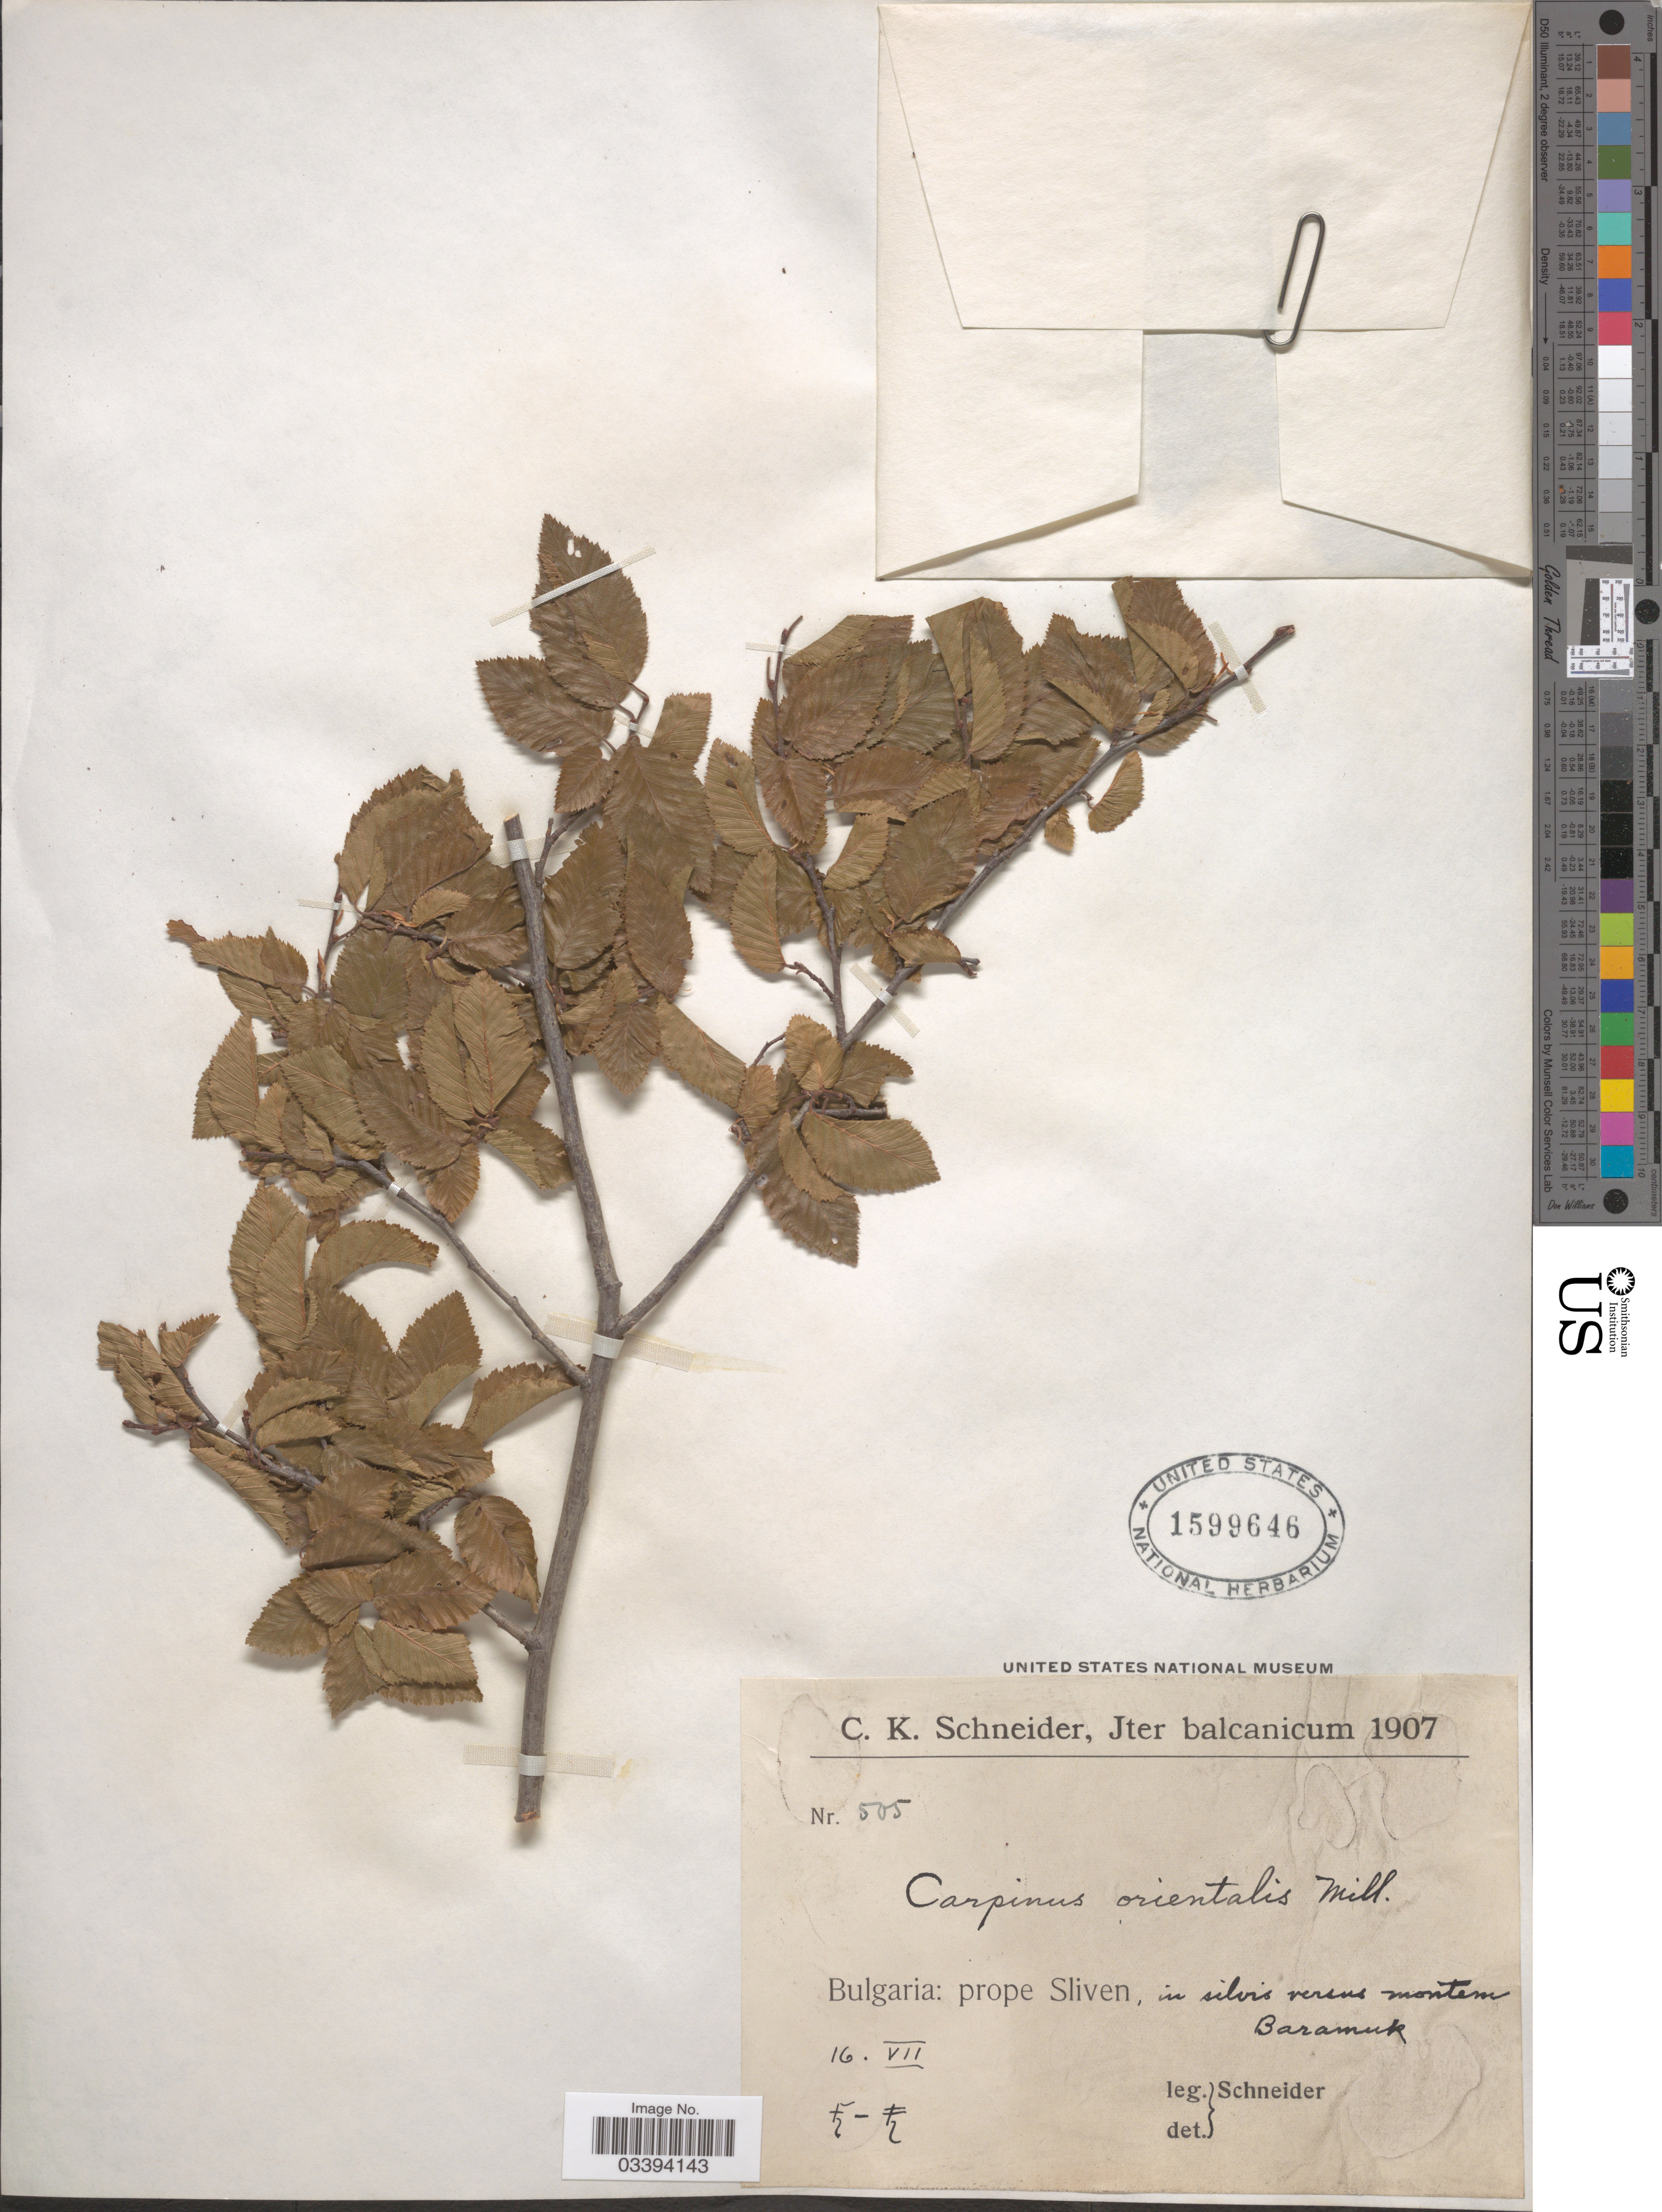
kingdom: Plantae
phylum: Tracheophyta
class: Magnoliopsida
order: Fagales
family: Betulaceae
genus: Carpinus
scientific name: Carpinus orientalis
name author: Mill.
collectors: C. K. Schneider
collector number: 505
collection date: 1907-07-16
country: Bulgaria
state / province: Sliven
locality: Prope Sliven, in silvis versus montem Baramuk.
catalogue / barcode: US 1599646